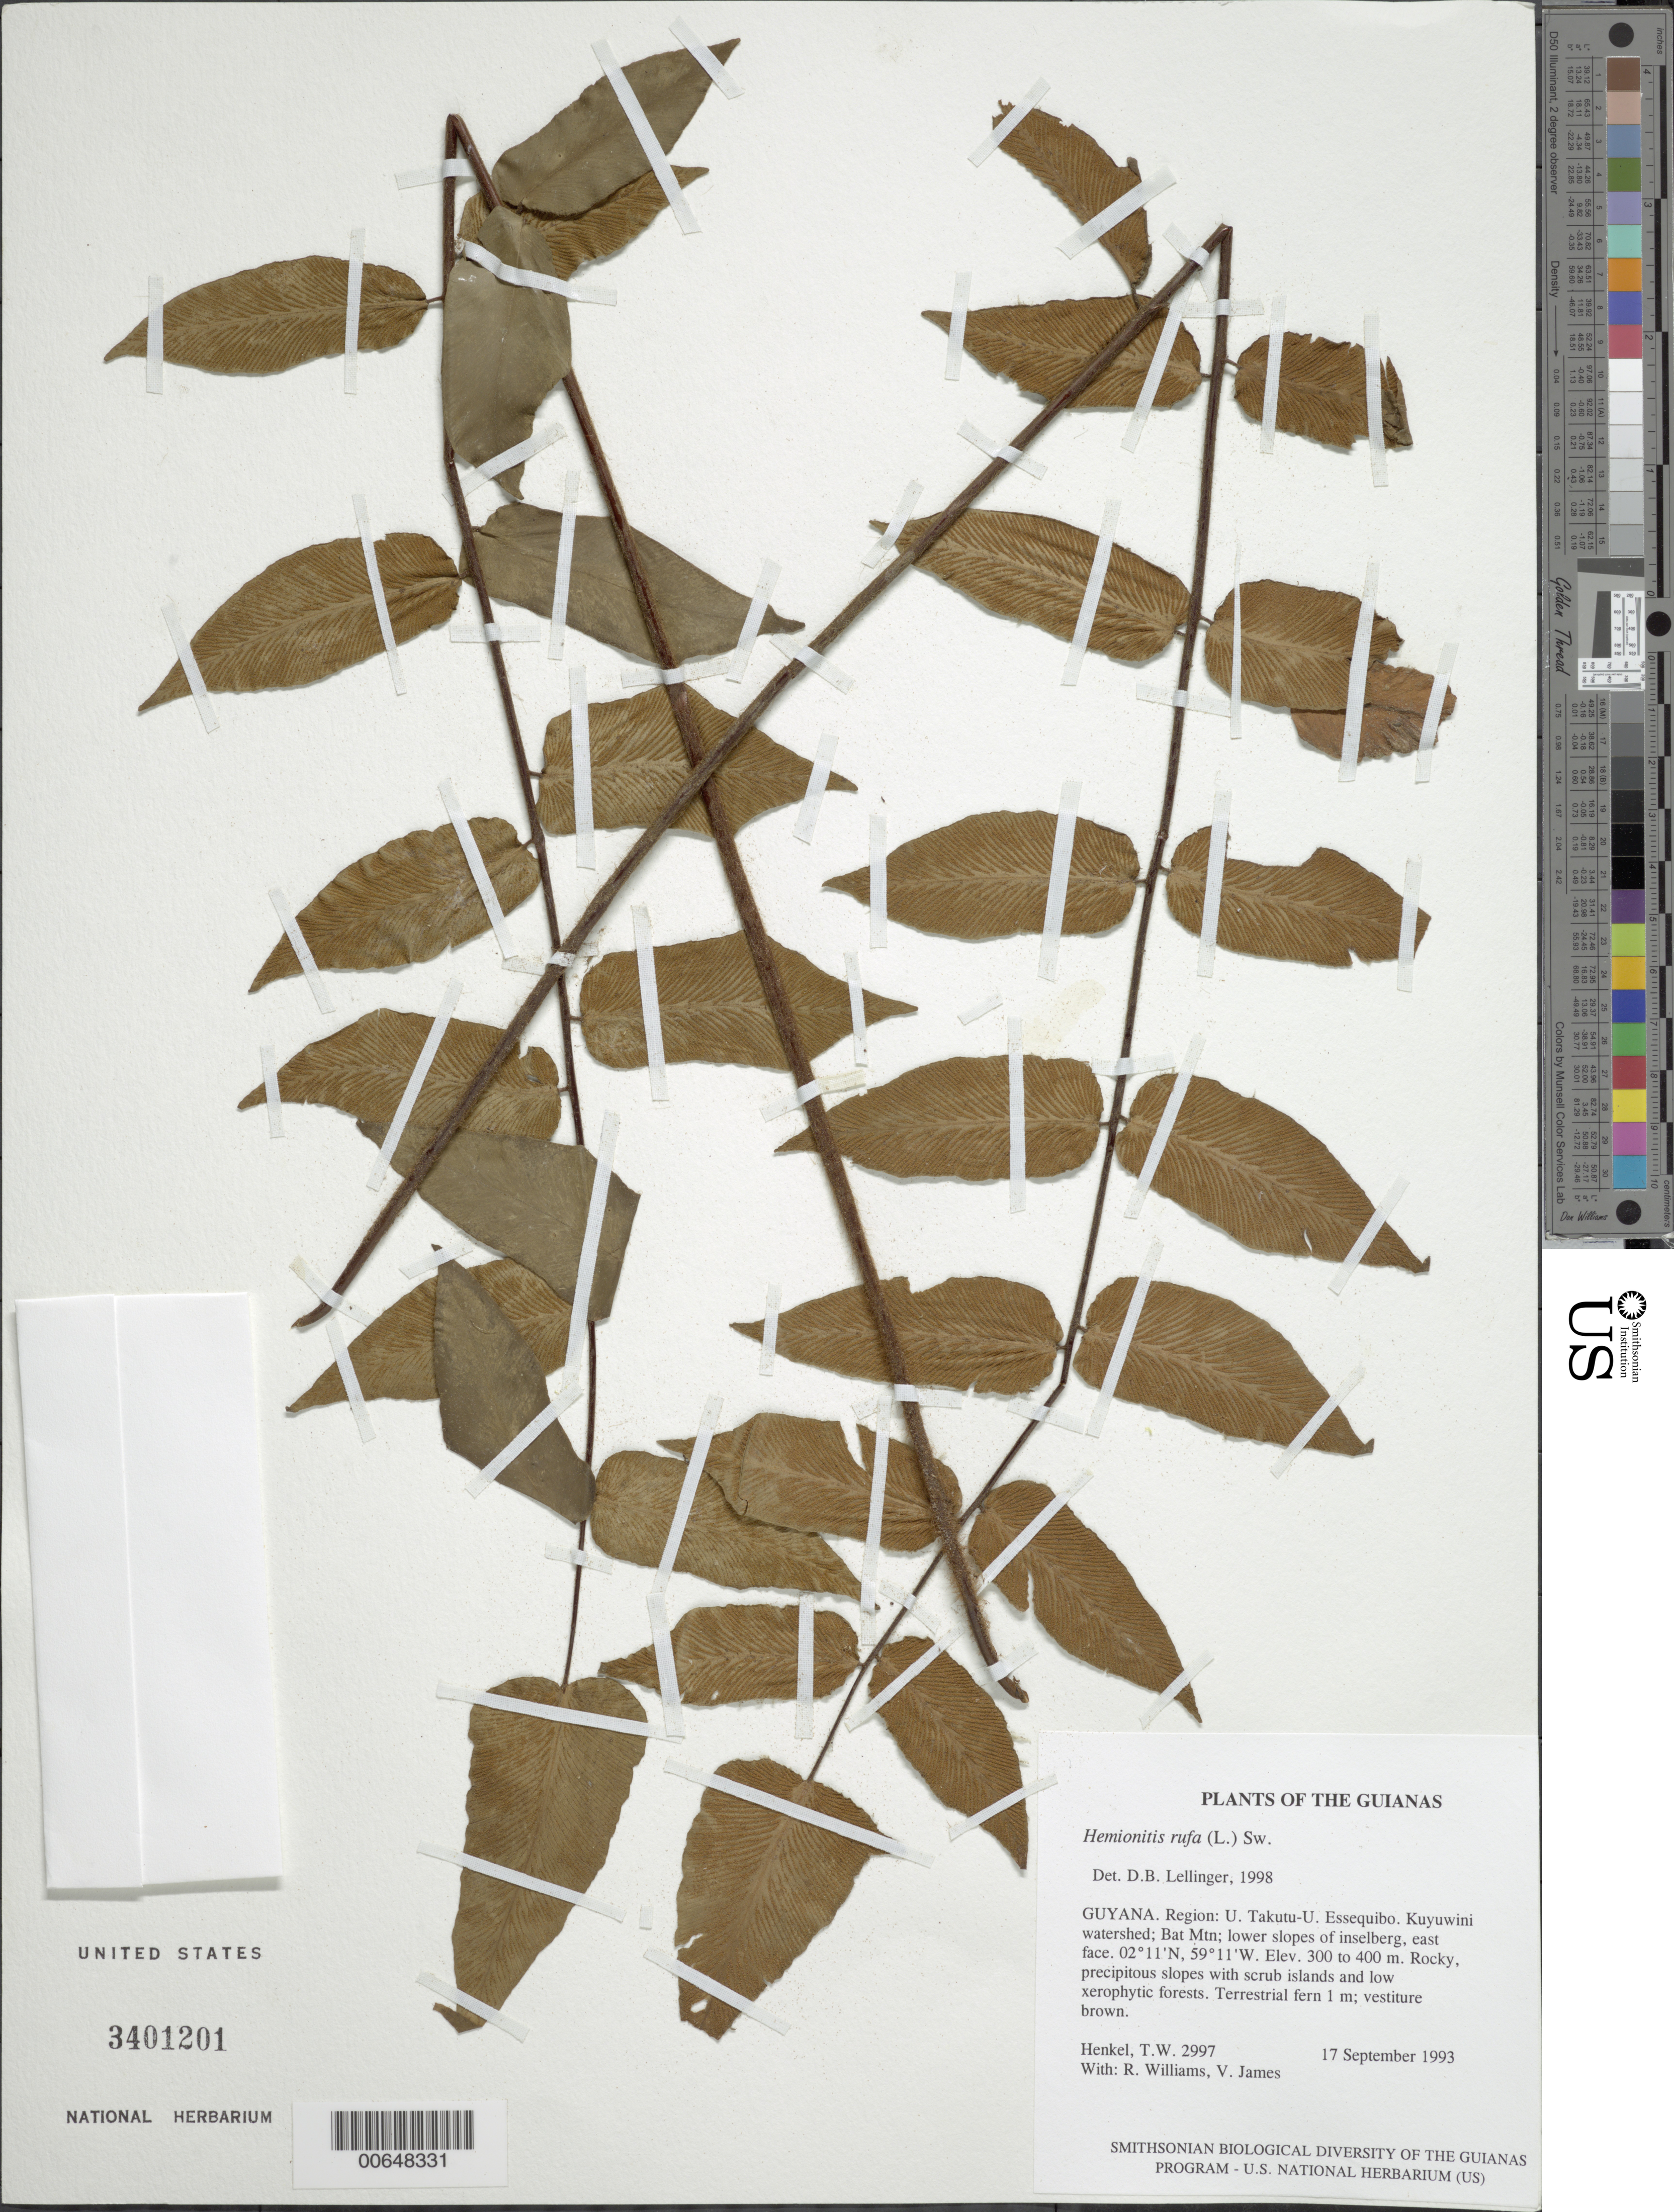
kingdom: Plantae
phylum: Tracheophyta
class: Polypodiopsida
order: Polypodiales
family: Pteridaceae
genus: Hemionitis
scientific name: Hemionitis rufa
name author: (L.) Sw.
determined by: Lellinger, David B., (BOT), Smithsonian Institution - National Museum of Natural History (UNITED STATES)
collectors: T. Henkel, R. Williams & V. James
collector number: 2997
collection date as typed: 17 September 1993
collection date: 1993-09-17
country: Guyana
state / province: U. Takutu-U. Essequibo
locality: Kuyuwini watershed; Bat Mtn; lower slopes of inselberg, east face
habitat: Rocky, precipitous slopes with scrub islands and low xerophytic forests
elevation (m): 300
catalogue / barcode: US 3401201